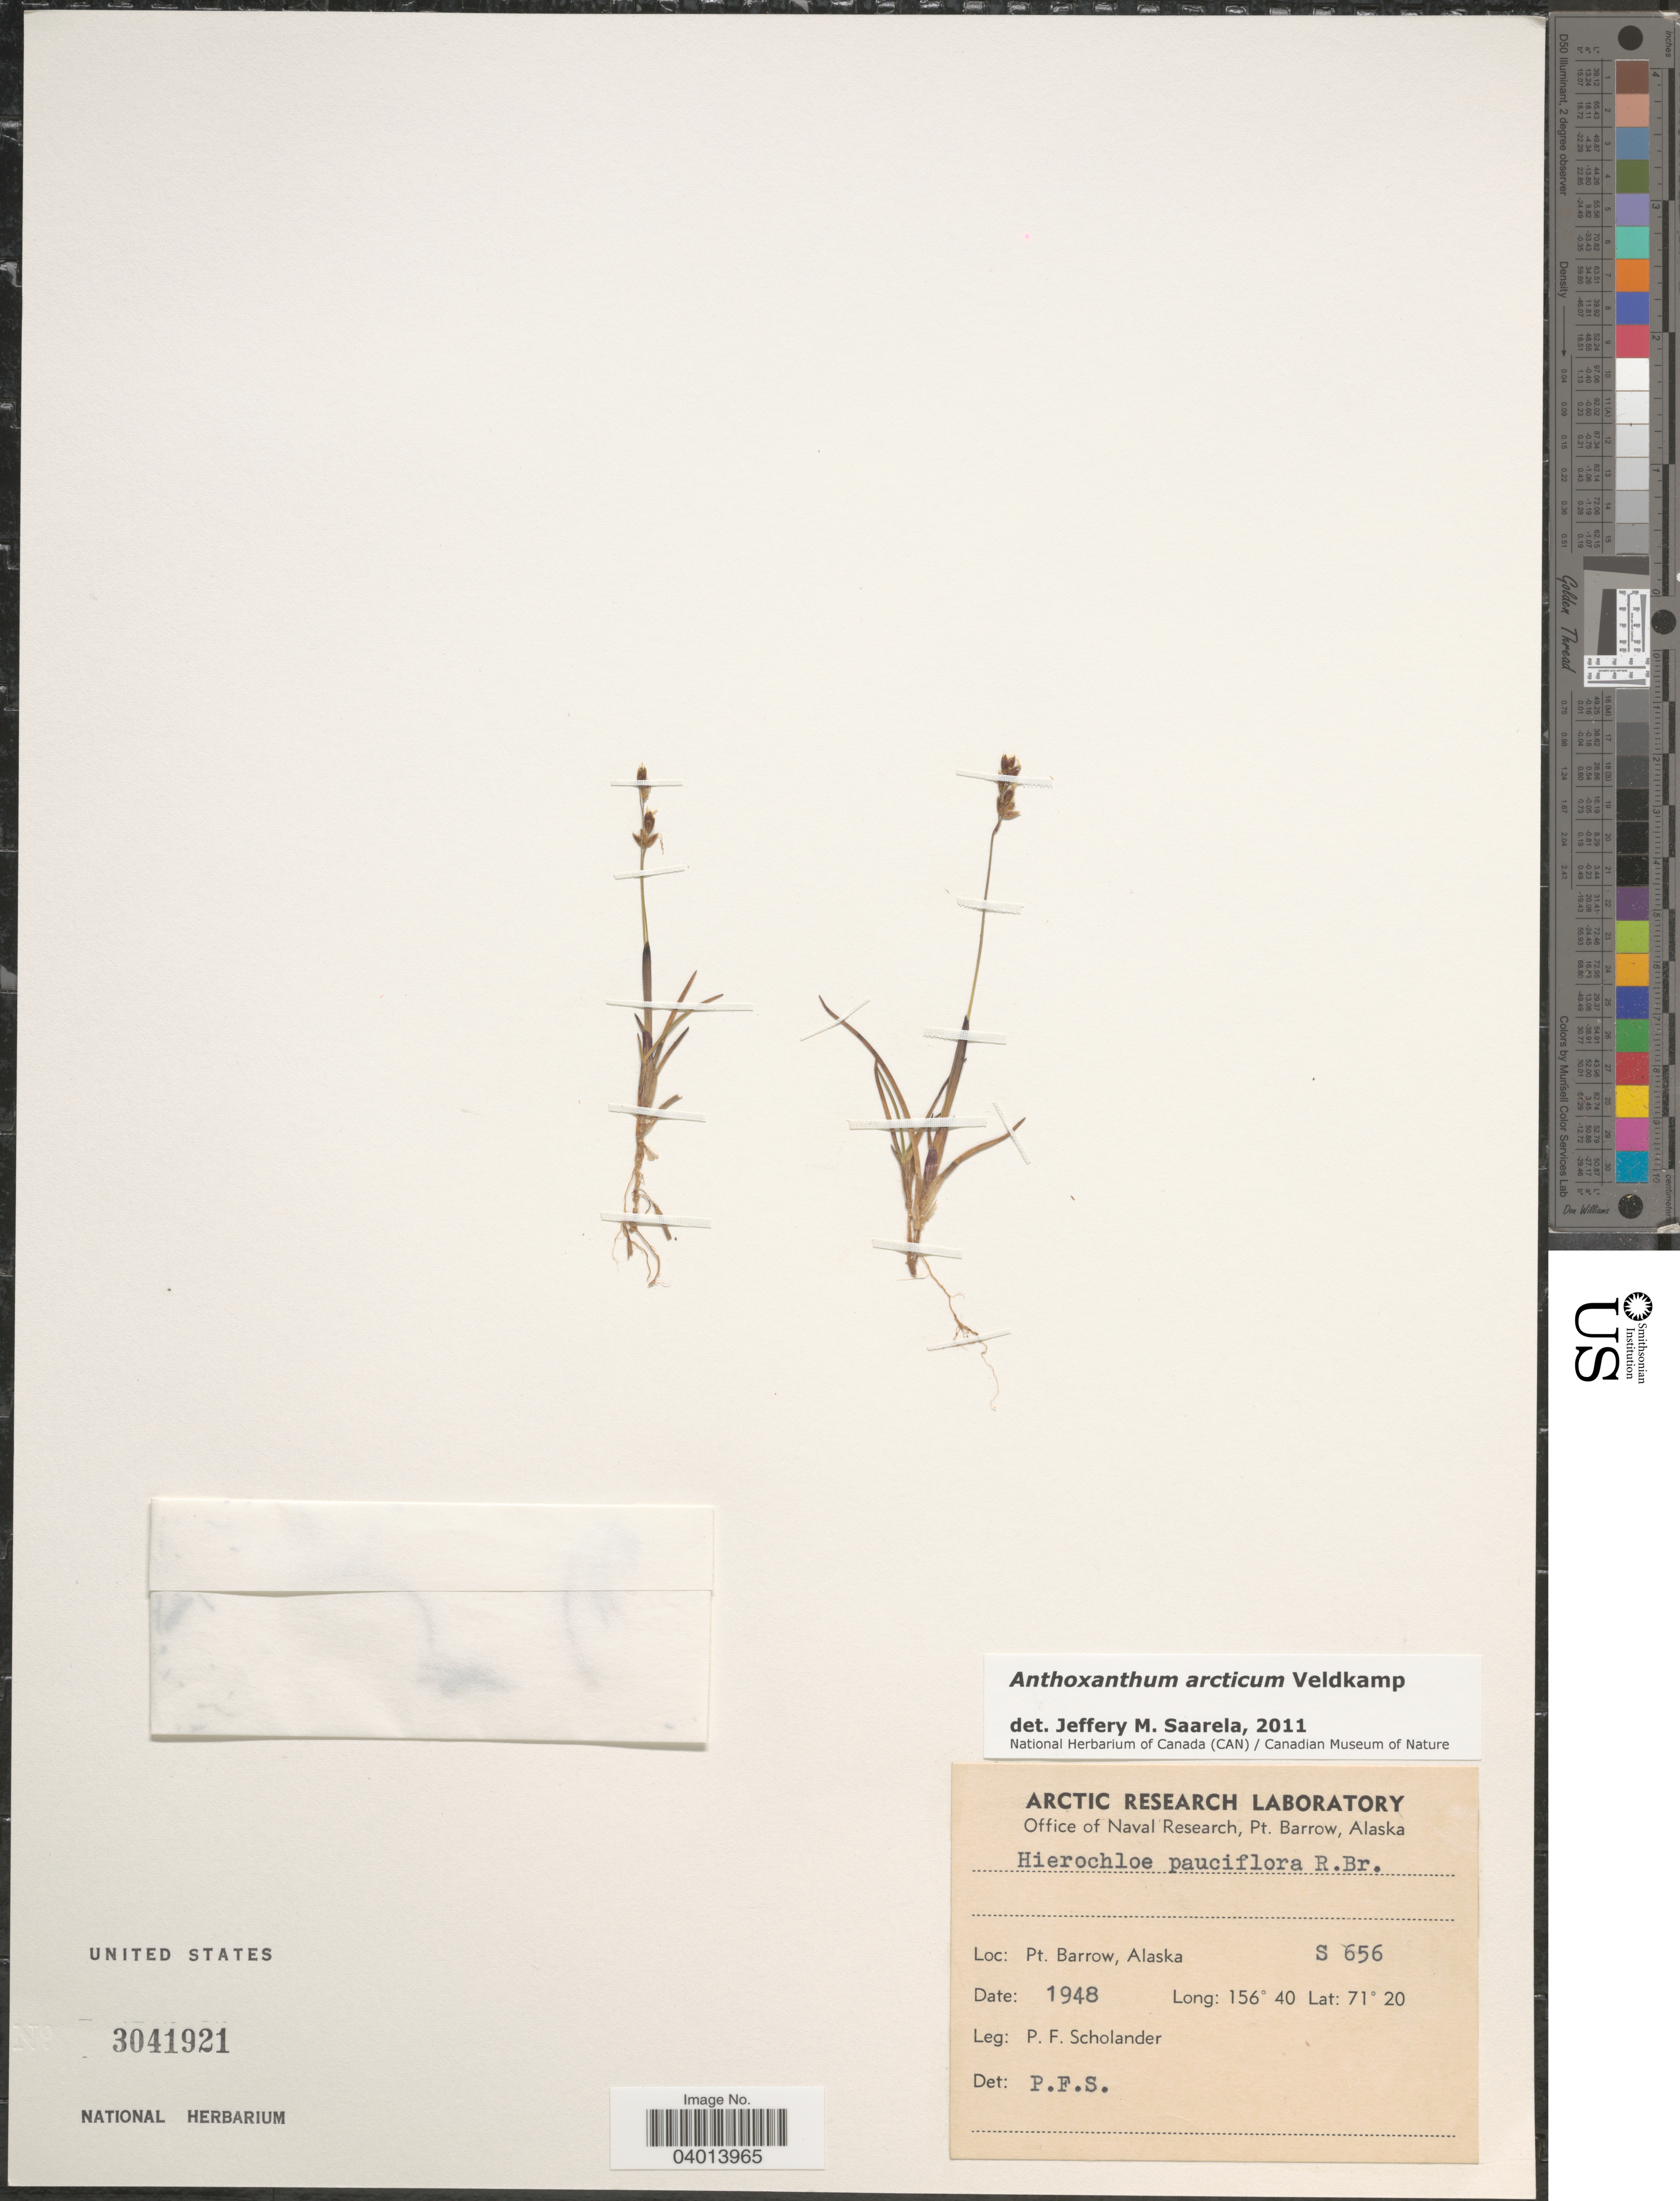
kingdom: Plantae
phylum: Tracheophyta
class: Liliopsida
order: Poales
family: Poaceae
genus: Anthoxanthum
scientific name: Anthoxanthum arcticum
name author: Veldkamp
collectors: P. Scholander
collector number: S656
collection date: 1948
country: United States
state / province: Alaska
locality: Pt. Barrow.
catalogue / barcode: US 3041921